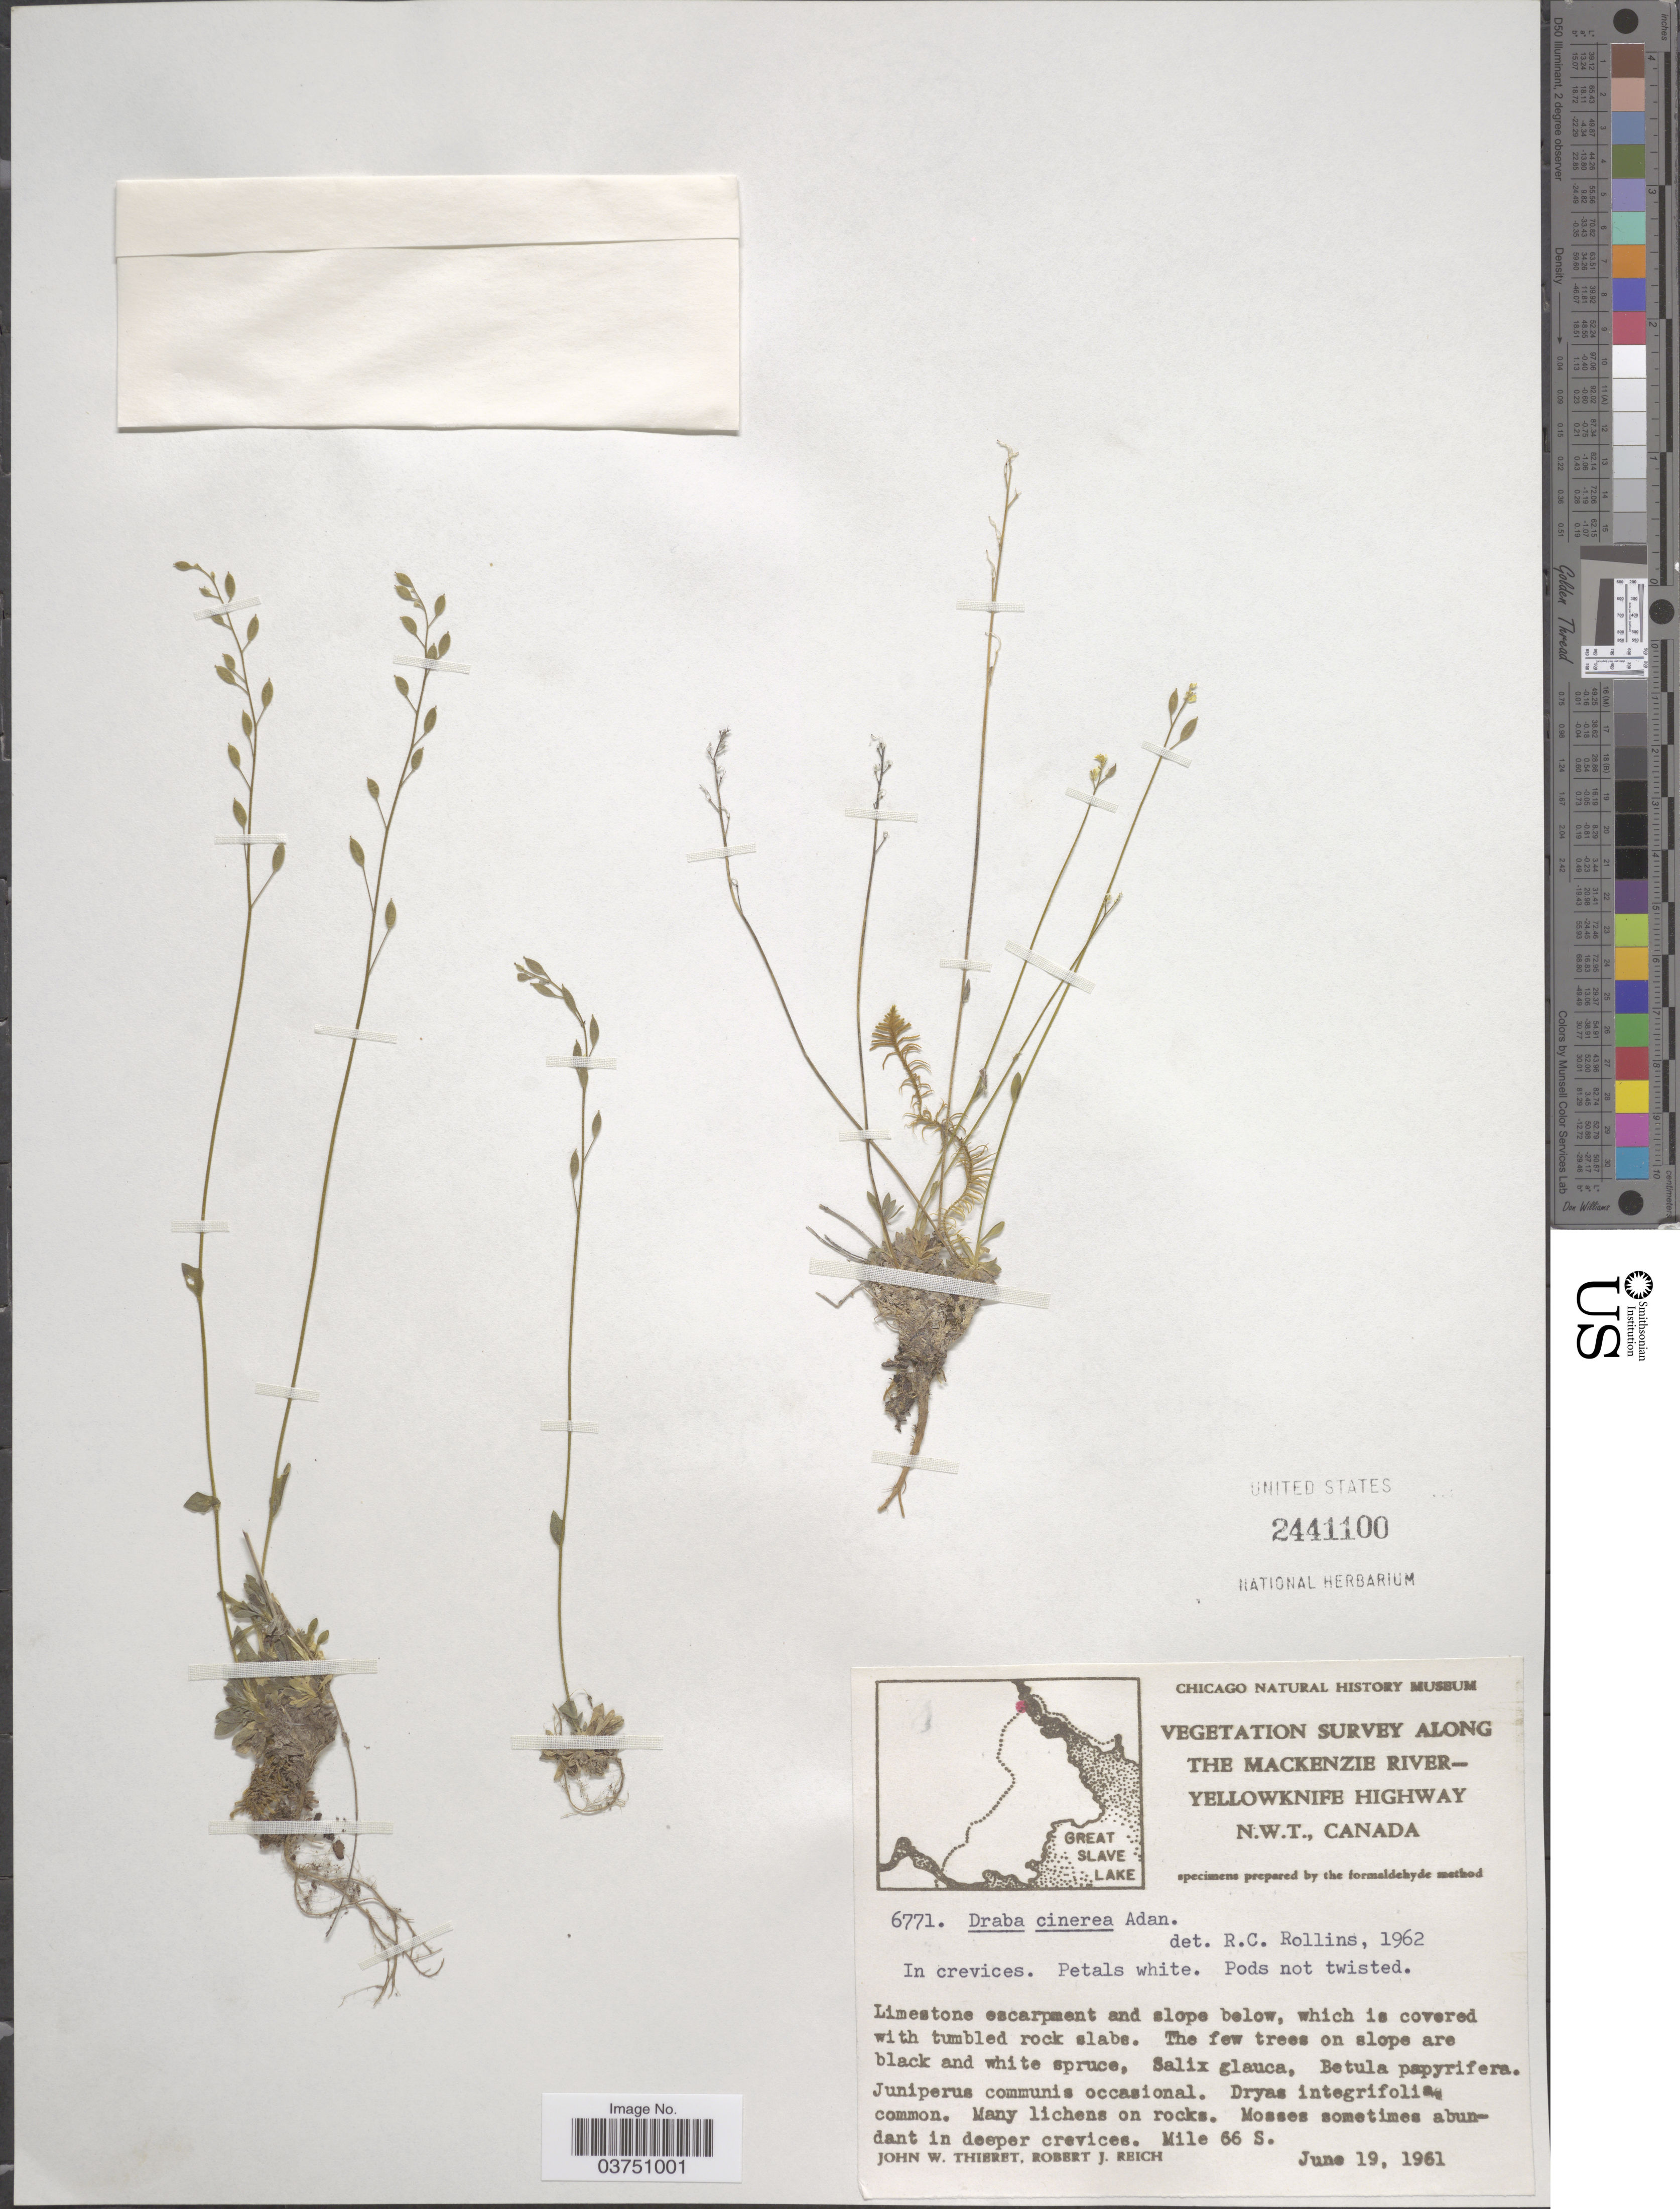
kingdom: Plantae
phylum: Tracheophyta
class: Magnoliopsida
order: Brassicales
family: Brassicaceae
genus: Draba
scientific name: Draba cinerea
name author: Adams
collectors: J. W. Thieret & R. Reich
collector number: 6771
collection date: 1961-06-19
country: Canada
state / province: Northwest Territories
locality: Vegetation Survey along The Mackenzie River - Yellowknife Highway. Mile 66 S.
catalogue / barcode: US 2441100